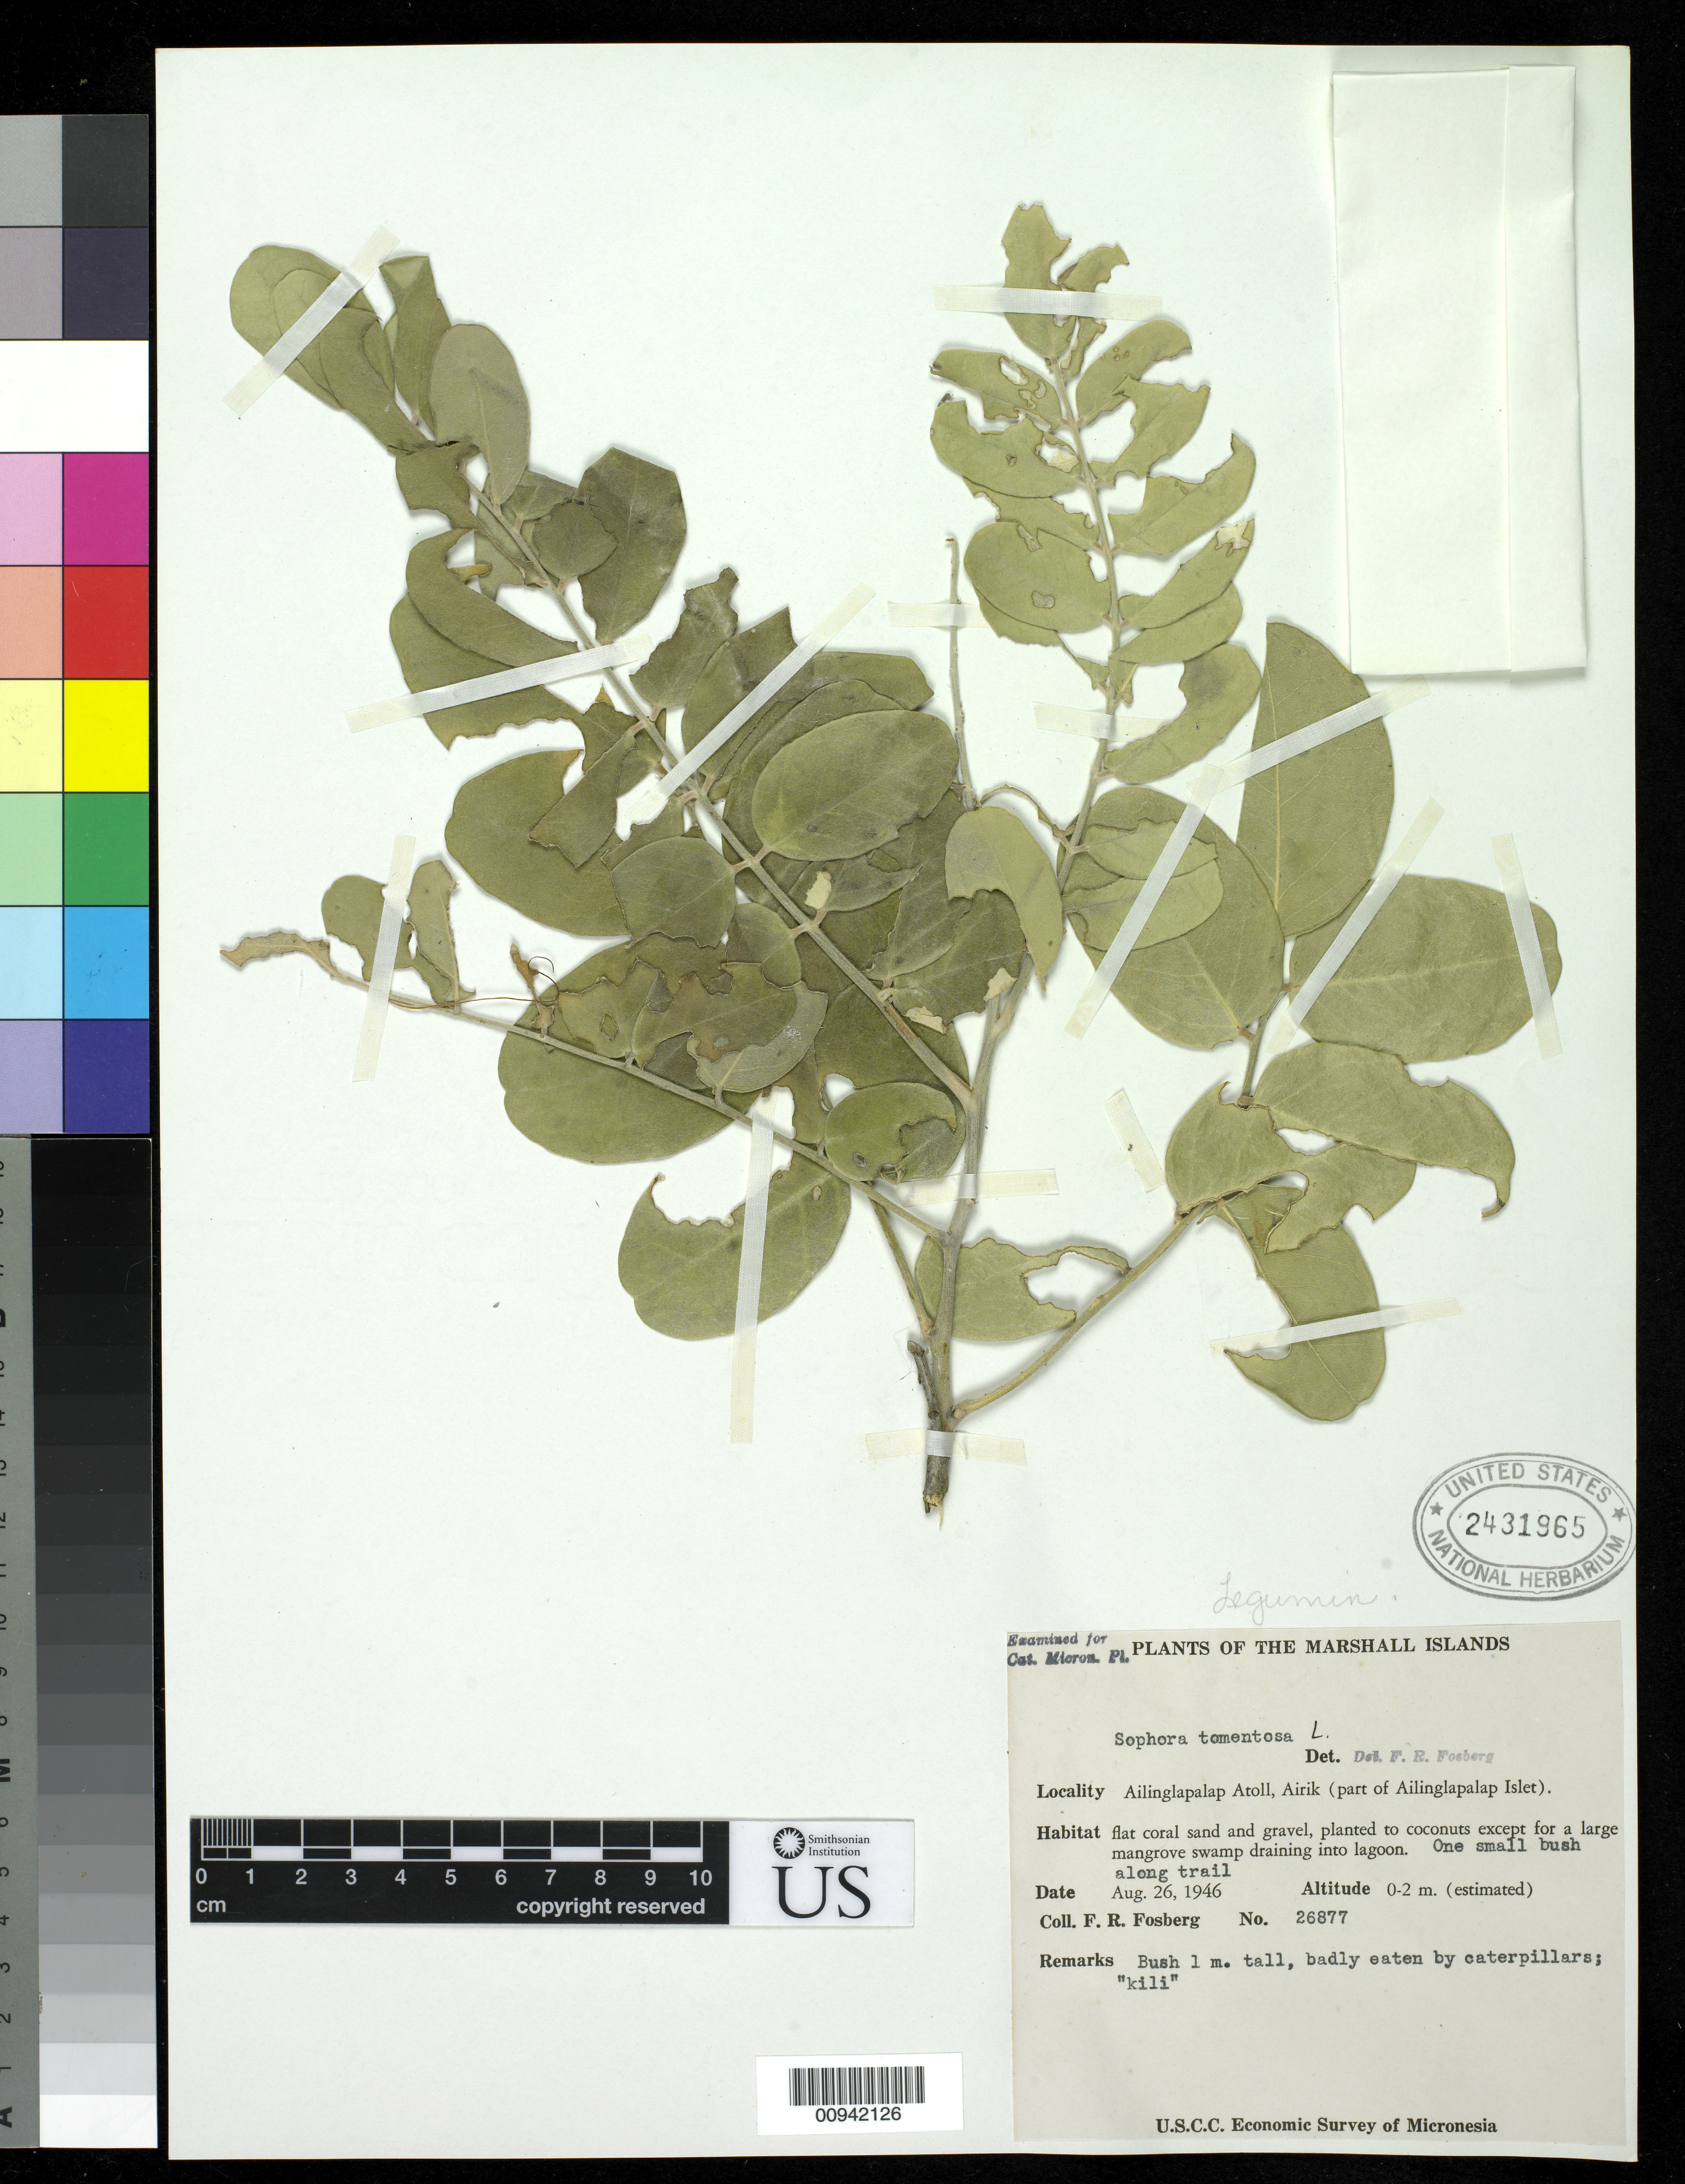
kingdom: Plantae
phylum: Tracheophyta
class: Magnoliopsida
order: Fabales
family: Fabaceae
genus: Sophora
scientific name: Sophora tomentosa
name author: L.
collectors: F. R. Fosberg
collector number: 26877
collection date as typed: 26 Aug 1946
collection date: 1946-08-26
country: Marshall Islands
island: Ailinglaplap [Ailinglapalap] Atoll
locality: Airik, Ailinglapalap Islet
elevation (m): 0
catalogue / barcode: US 2431965